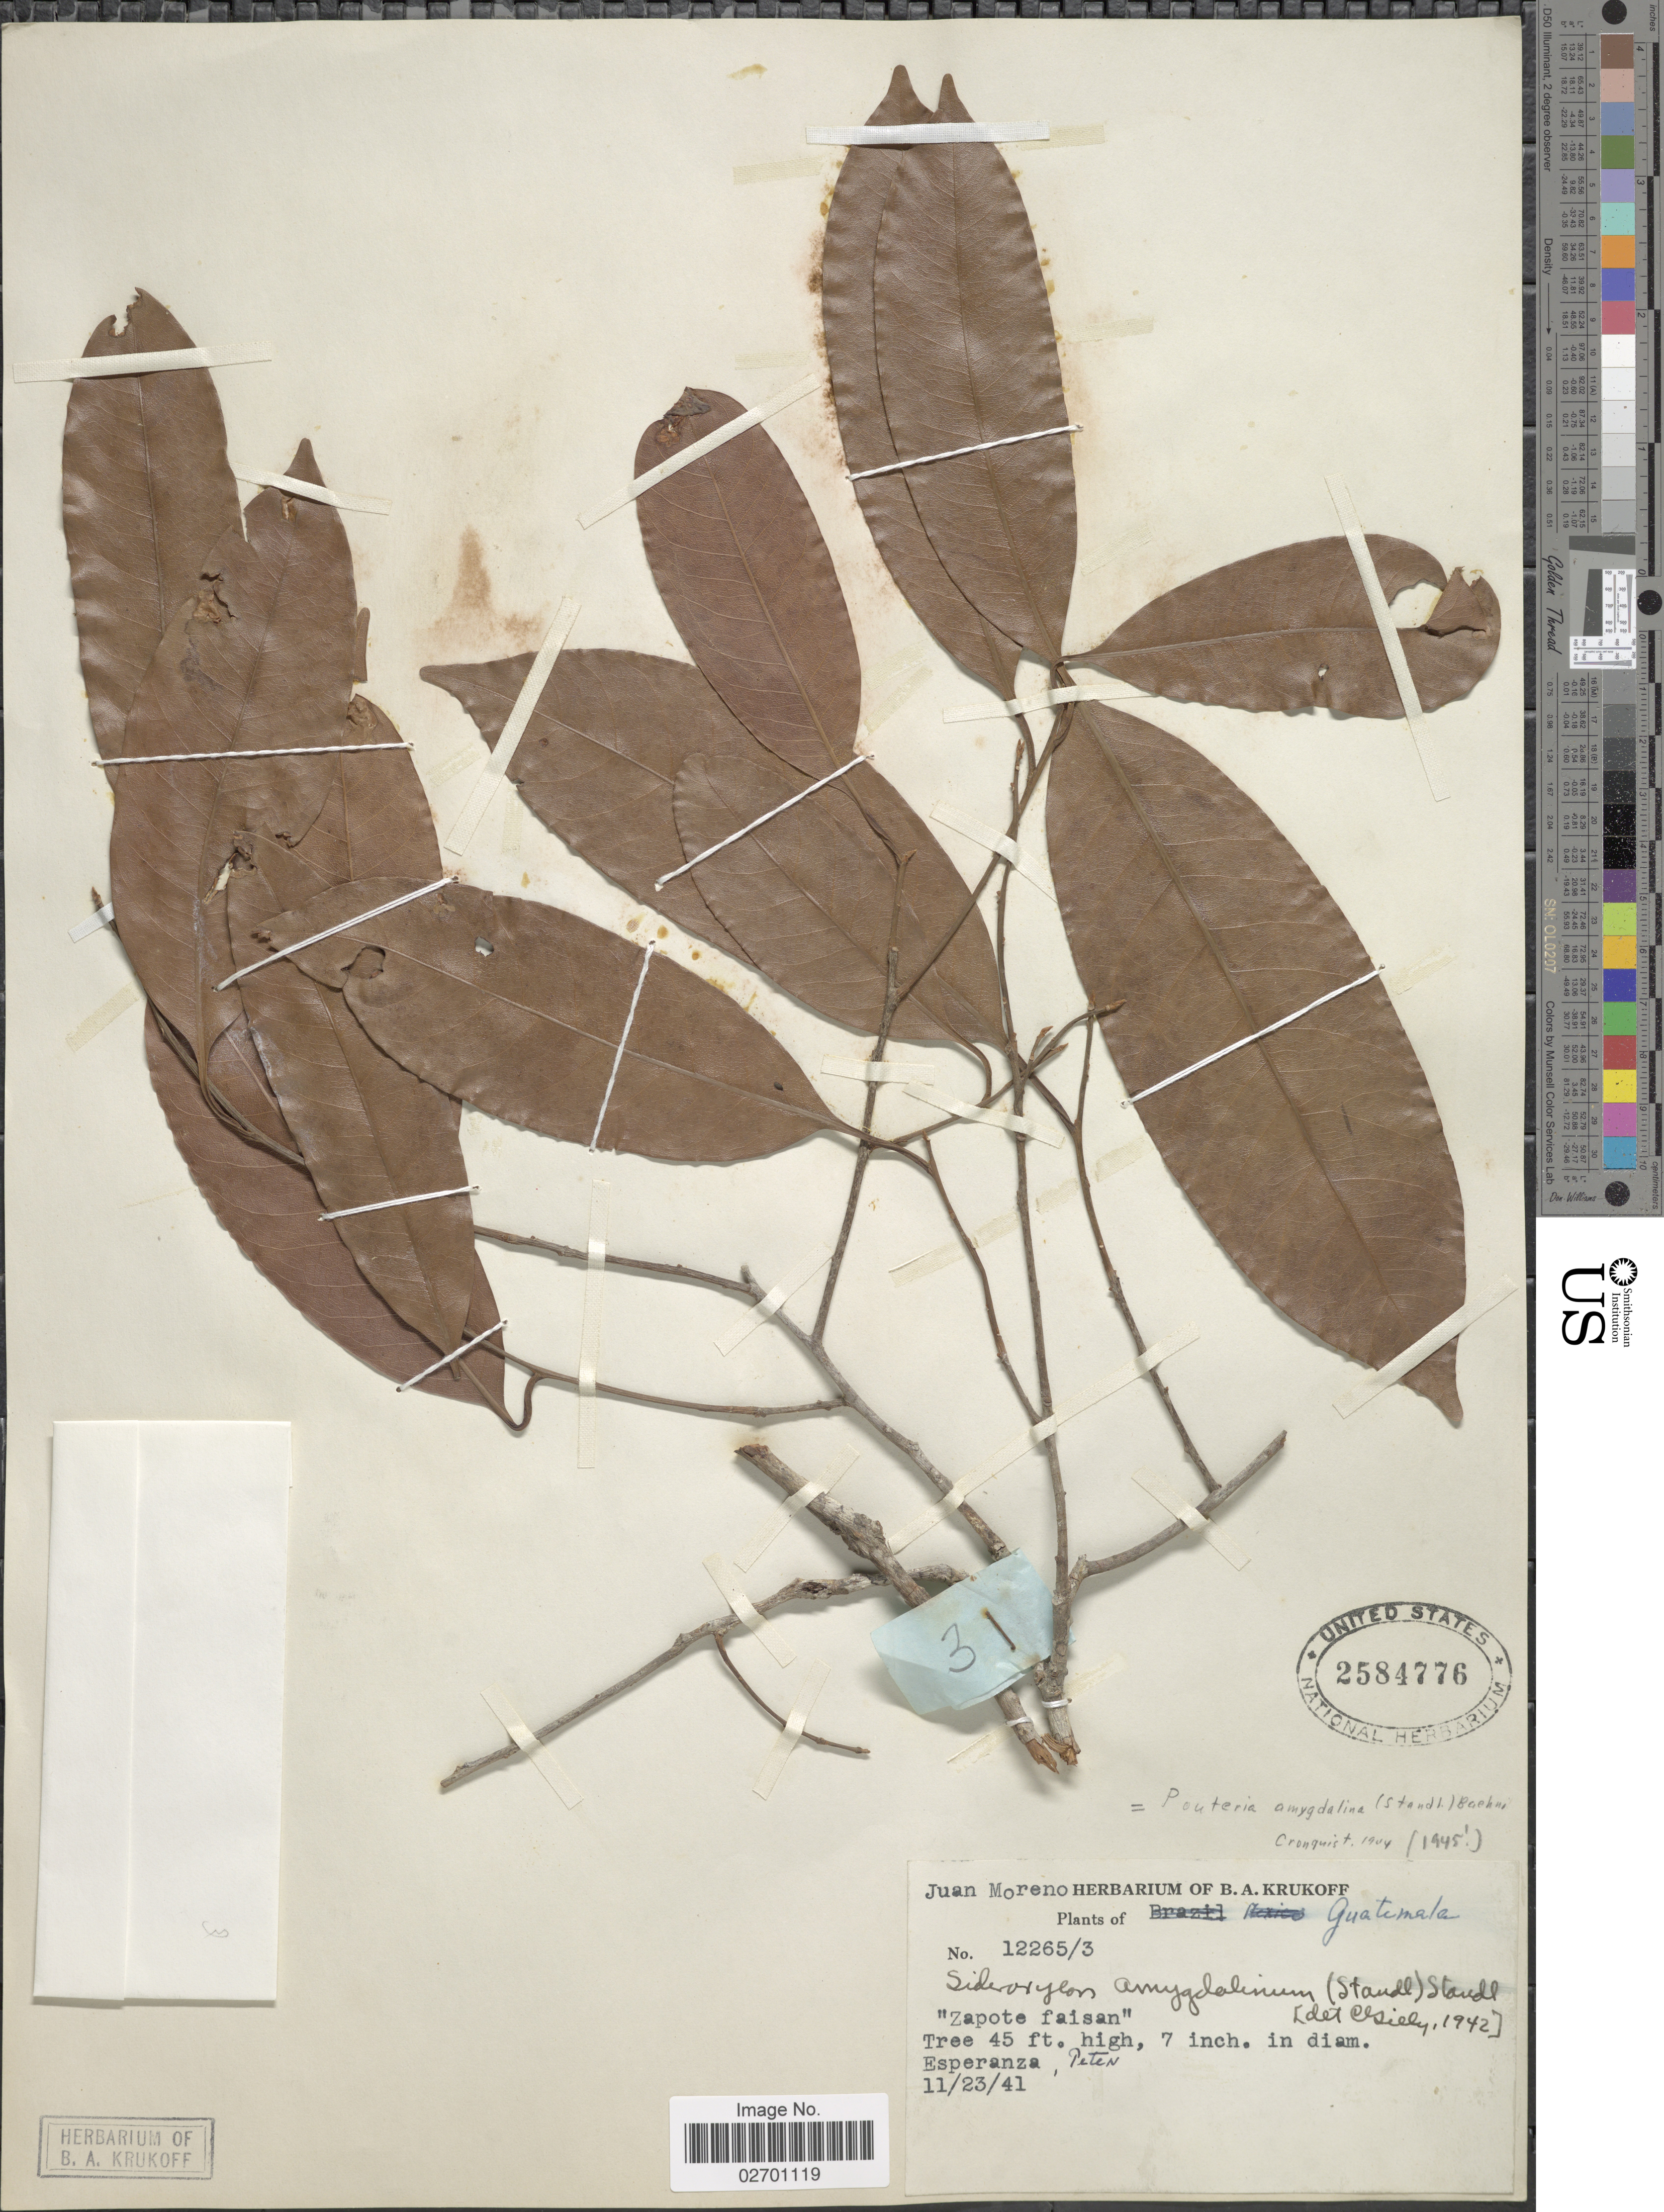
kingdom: Plantae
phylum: Tracheophyta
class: Magnoliopsida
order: Ericales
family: Sapotaceae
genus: Pouteria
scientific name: Pouteria amygdalina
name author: (Standl.) Baehni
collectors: J. Moreno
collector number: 12265/3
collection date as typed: Transcribed d/m/y: 23/11/41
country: Guatemala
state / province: El Petén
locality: Esperanza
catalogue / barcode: US 2584776